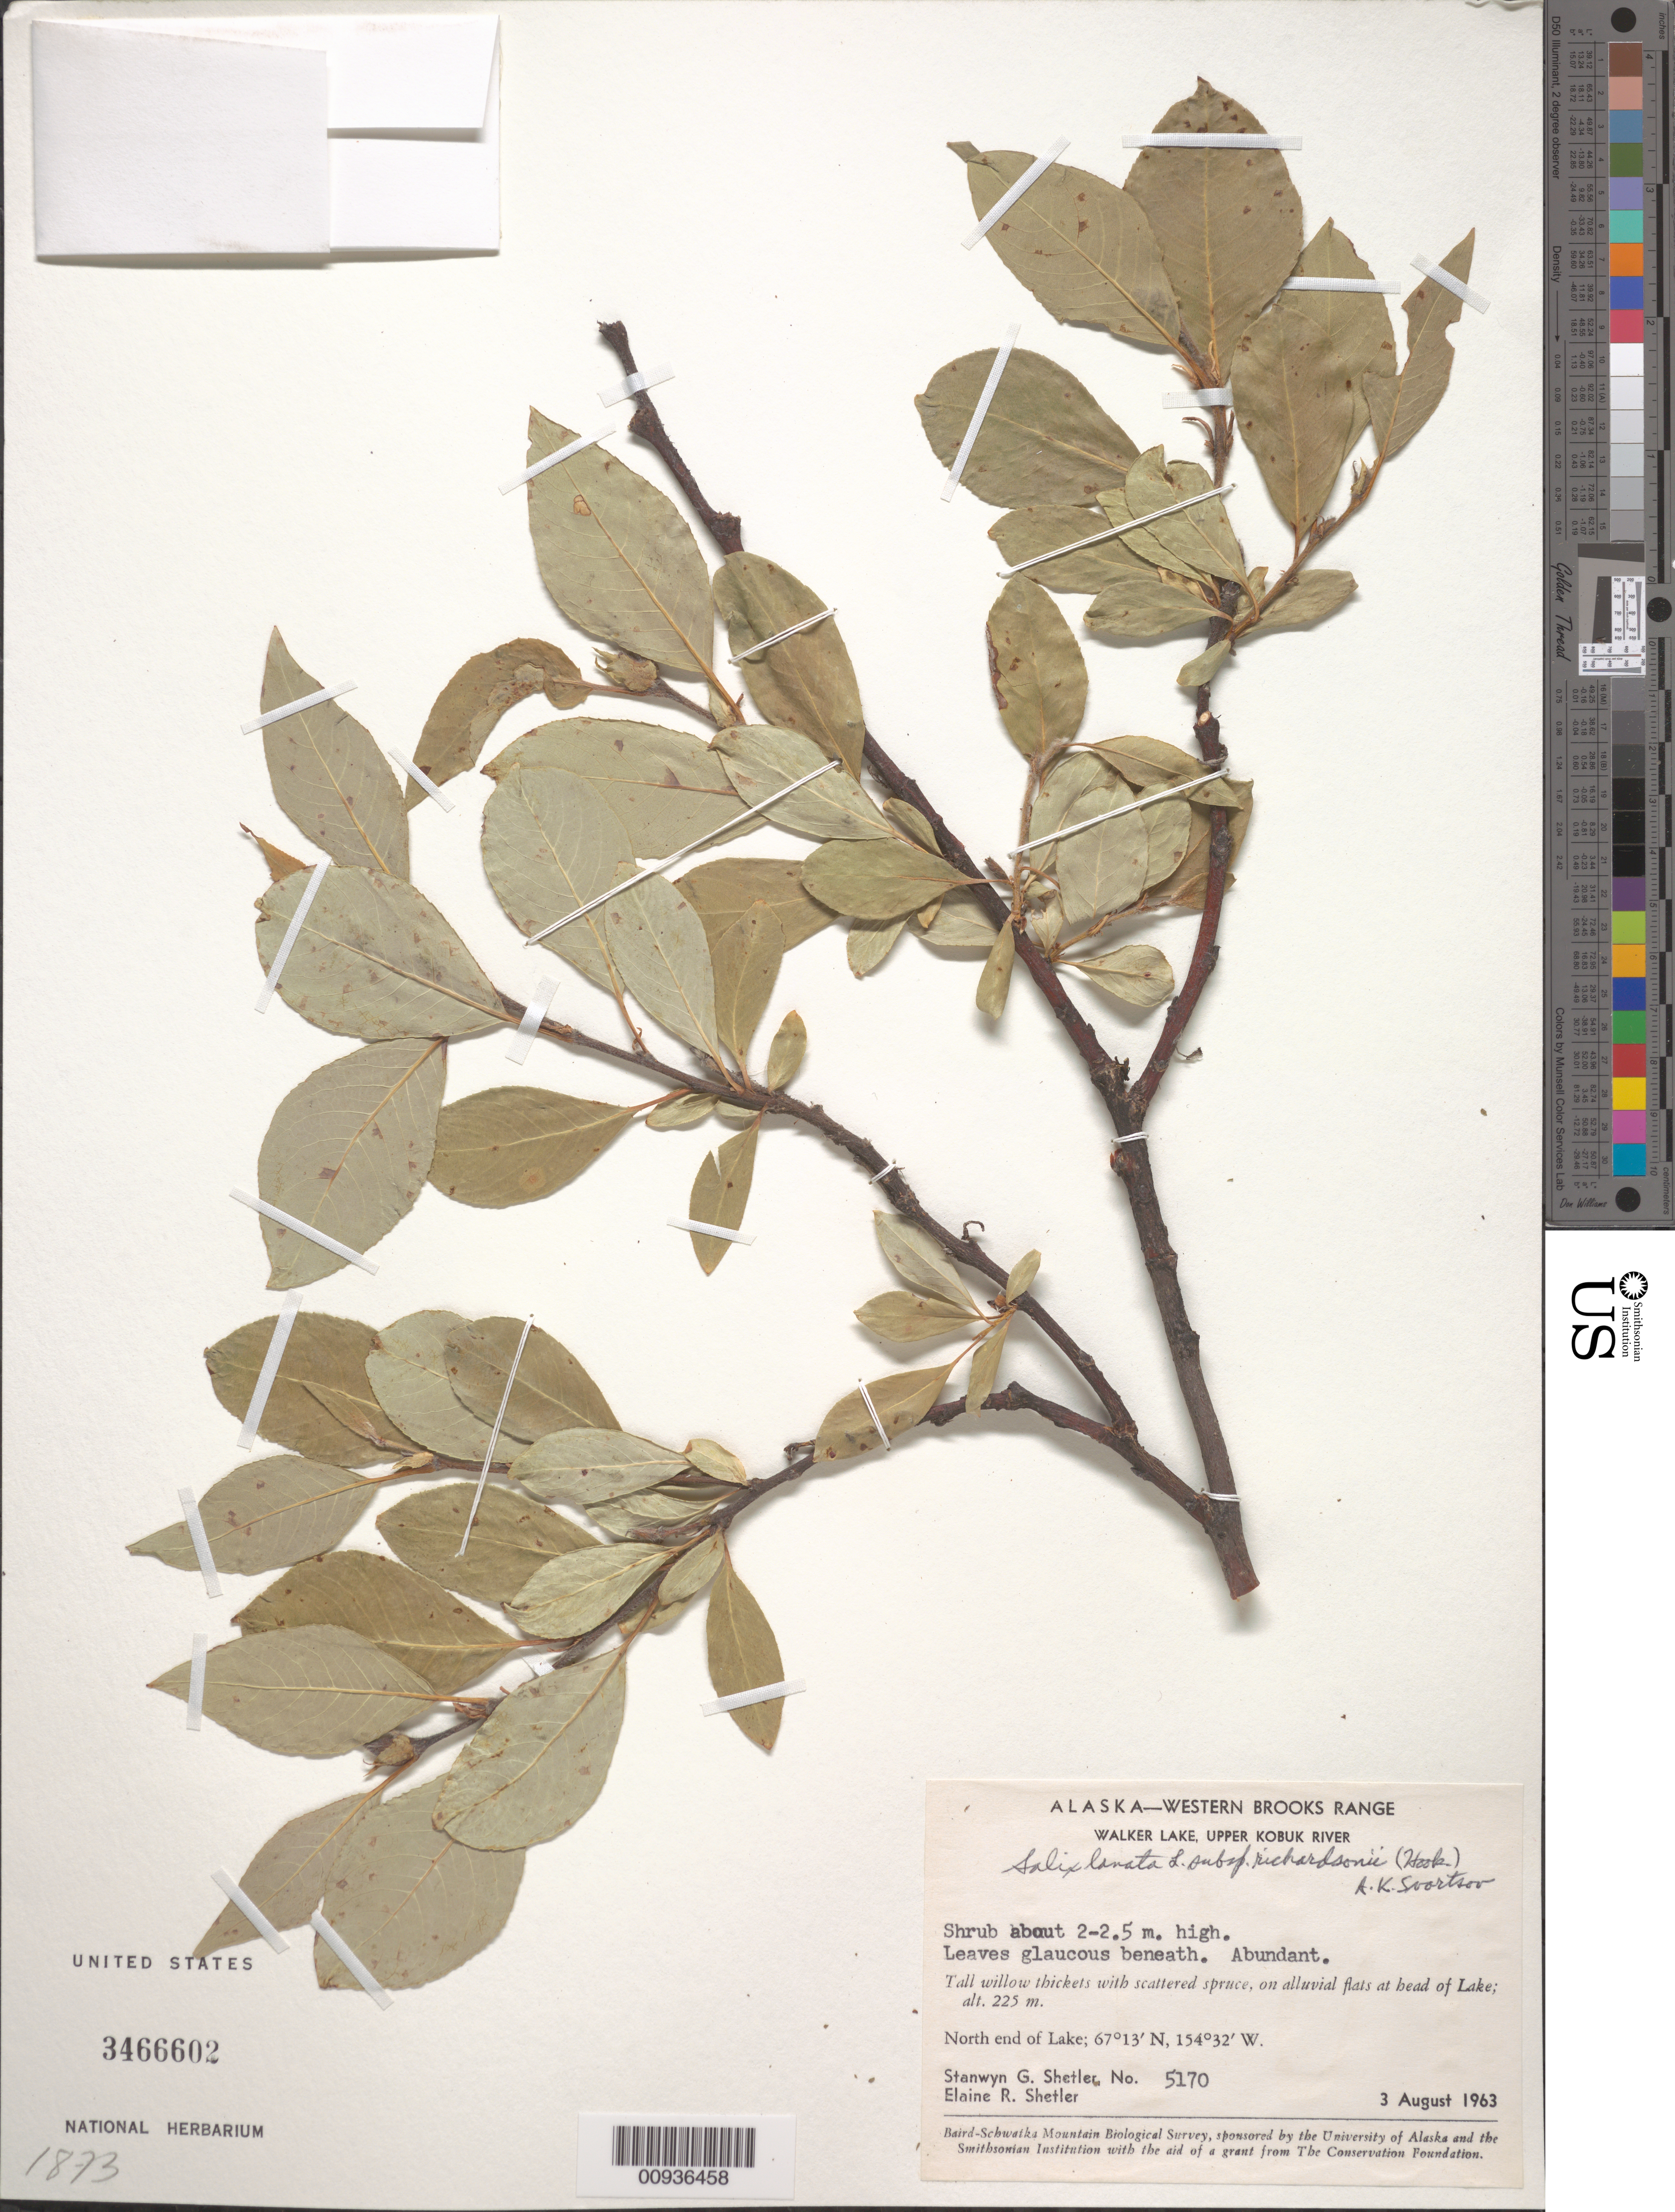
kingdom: Plantae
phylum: Tracheophyta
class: Magnoliopsida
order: Malpighiales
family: Salicaceae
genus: Salix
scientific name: Salix lanata subsp. richardsonii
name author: (Hook.) A.K. Skvortsov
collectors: S. Shetler & E. R. Shetler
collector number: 5170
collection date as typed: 03 Aug 1963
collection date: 1963-08-03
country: United States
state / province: Alaska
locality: North end of Walker Lake. Western Brooks Range, Upper Kobuk River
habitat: Tall willow thickets with scattered spruce, on alluvial flats at head of Lake.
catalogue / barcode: US 3466602